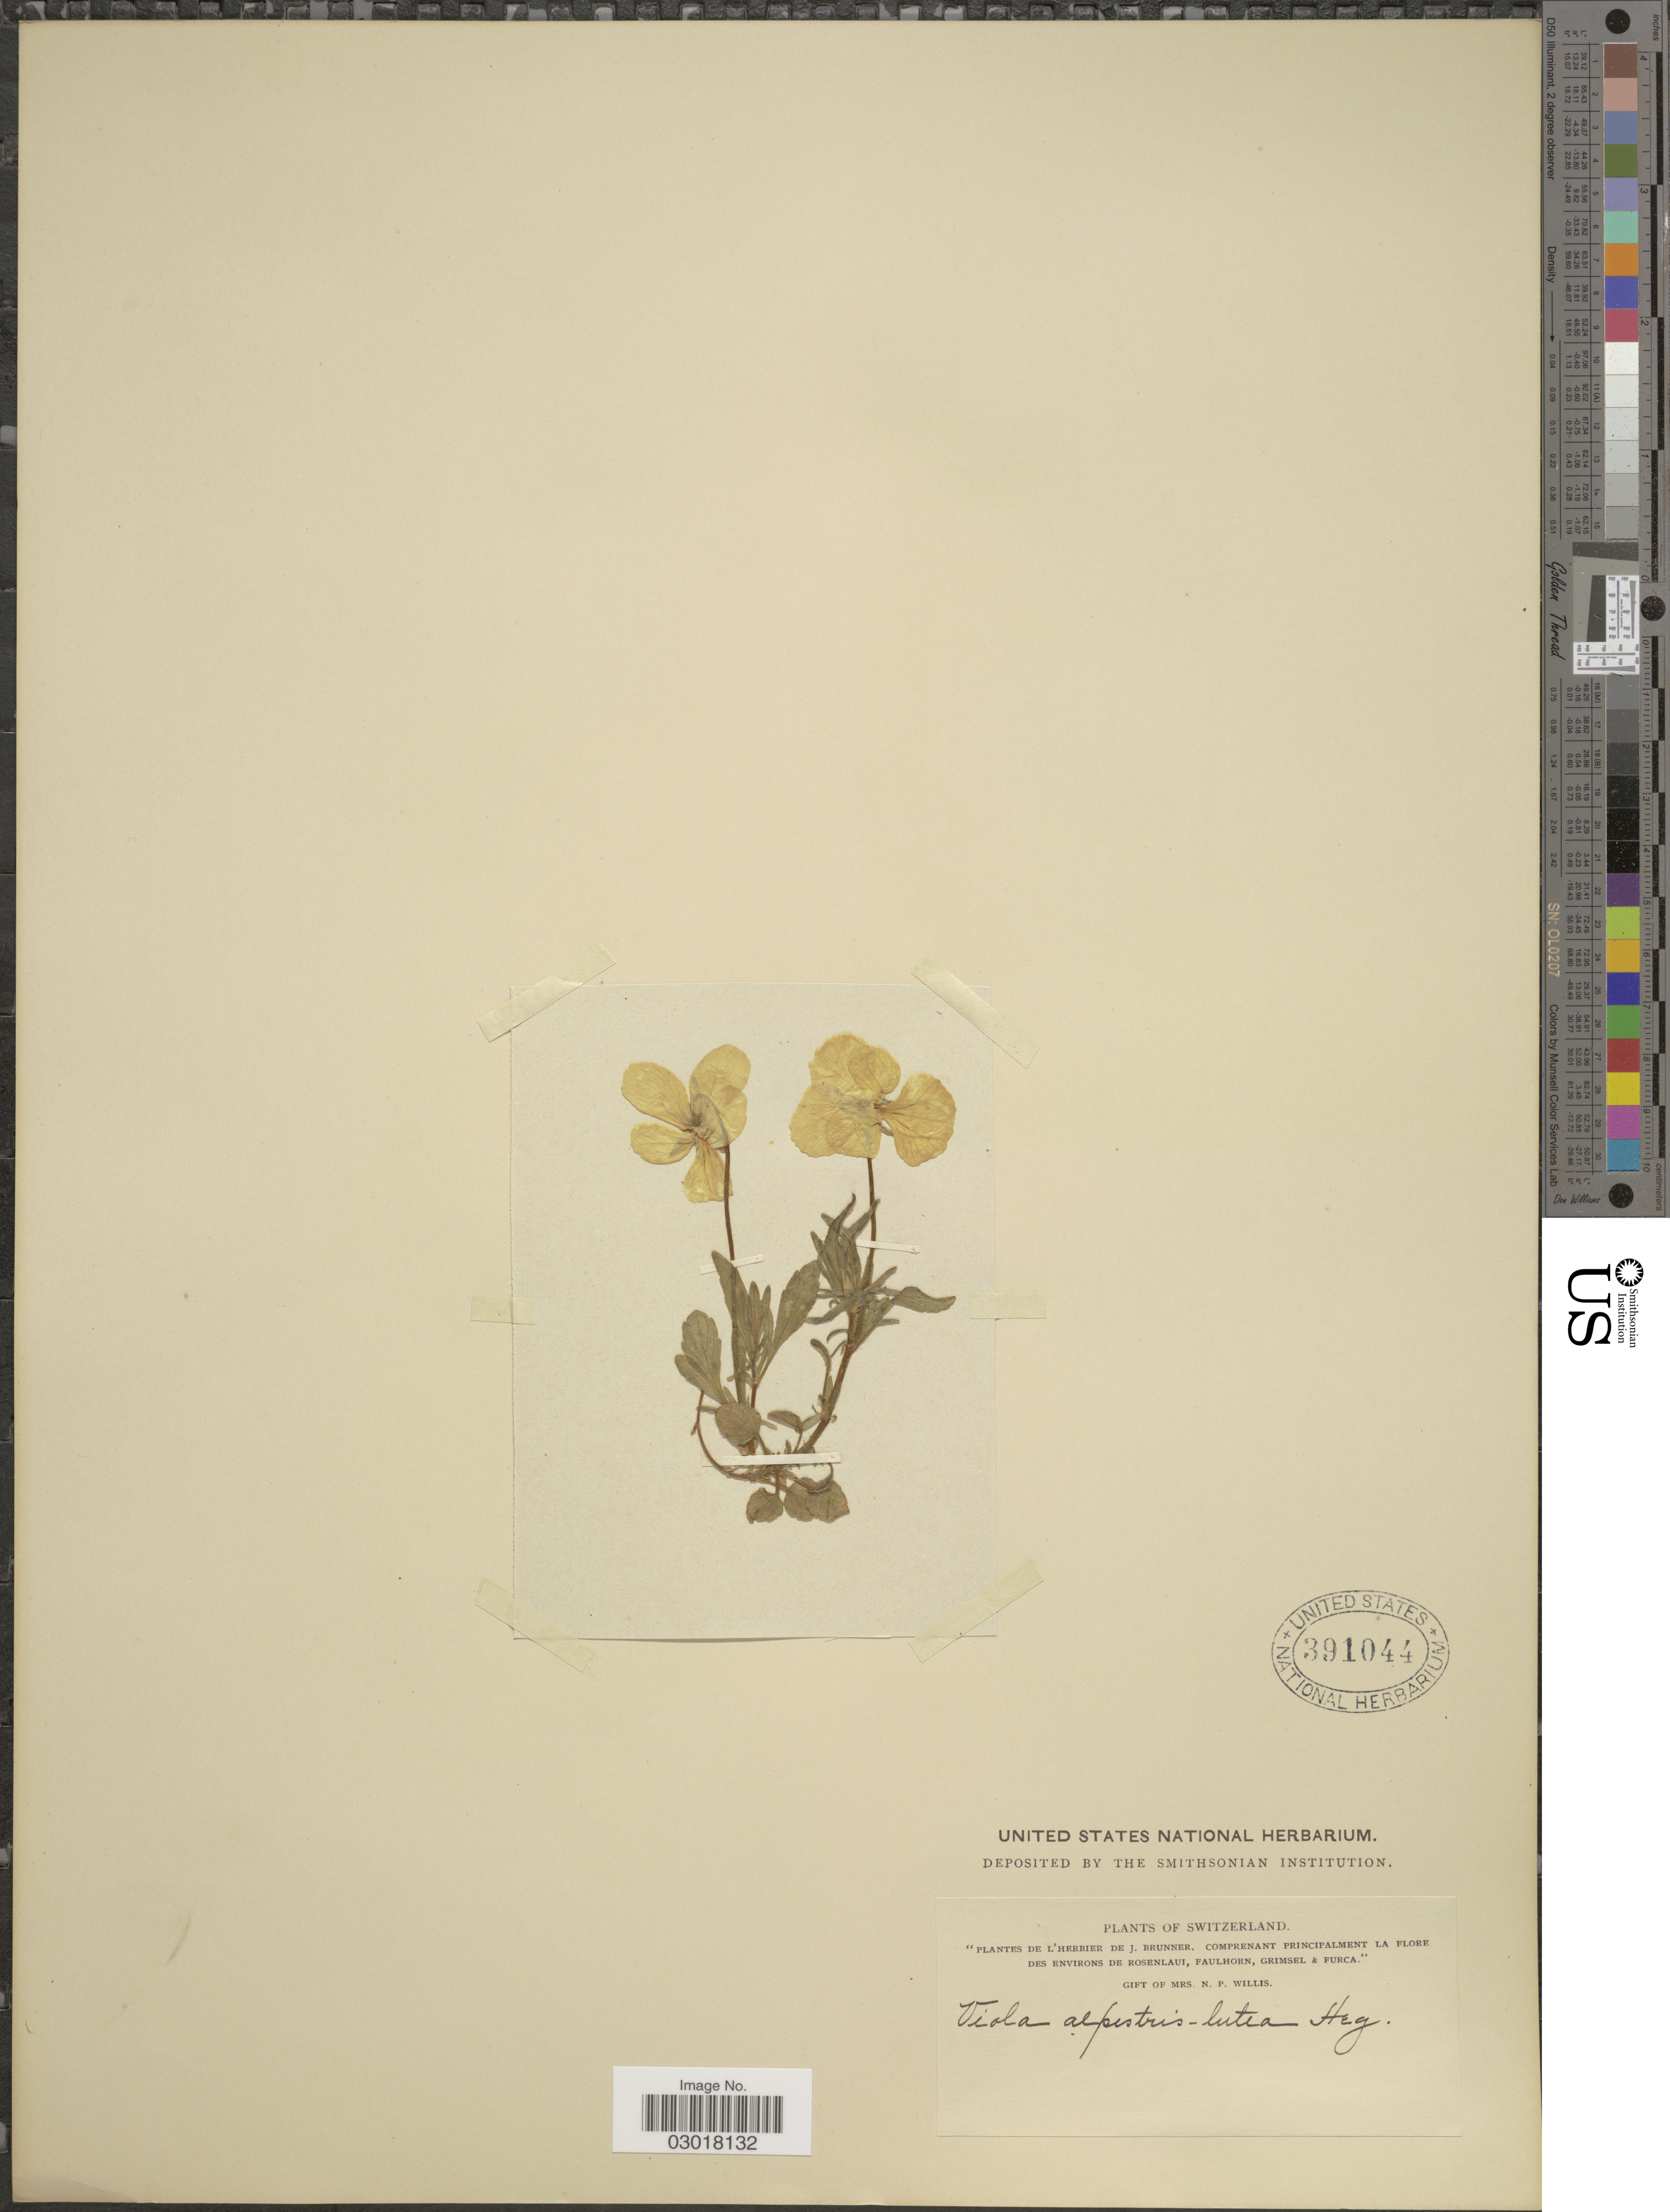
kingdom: Plantae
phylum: Tracheophyta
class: Magnoliopsida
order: Malpighiales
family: Violaceae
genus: Viola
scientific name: Viola alpestris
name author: Jord.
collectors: ex herb. J. Brunner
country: Switzerland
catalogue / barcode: US 391044